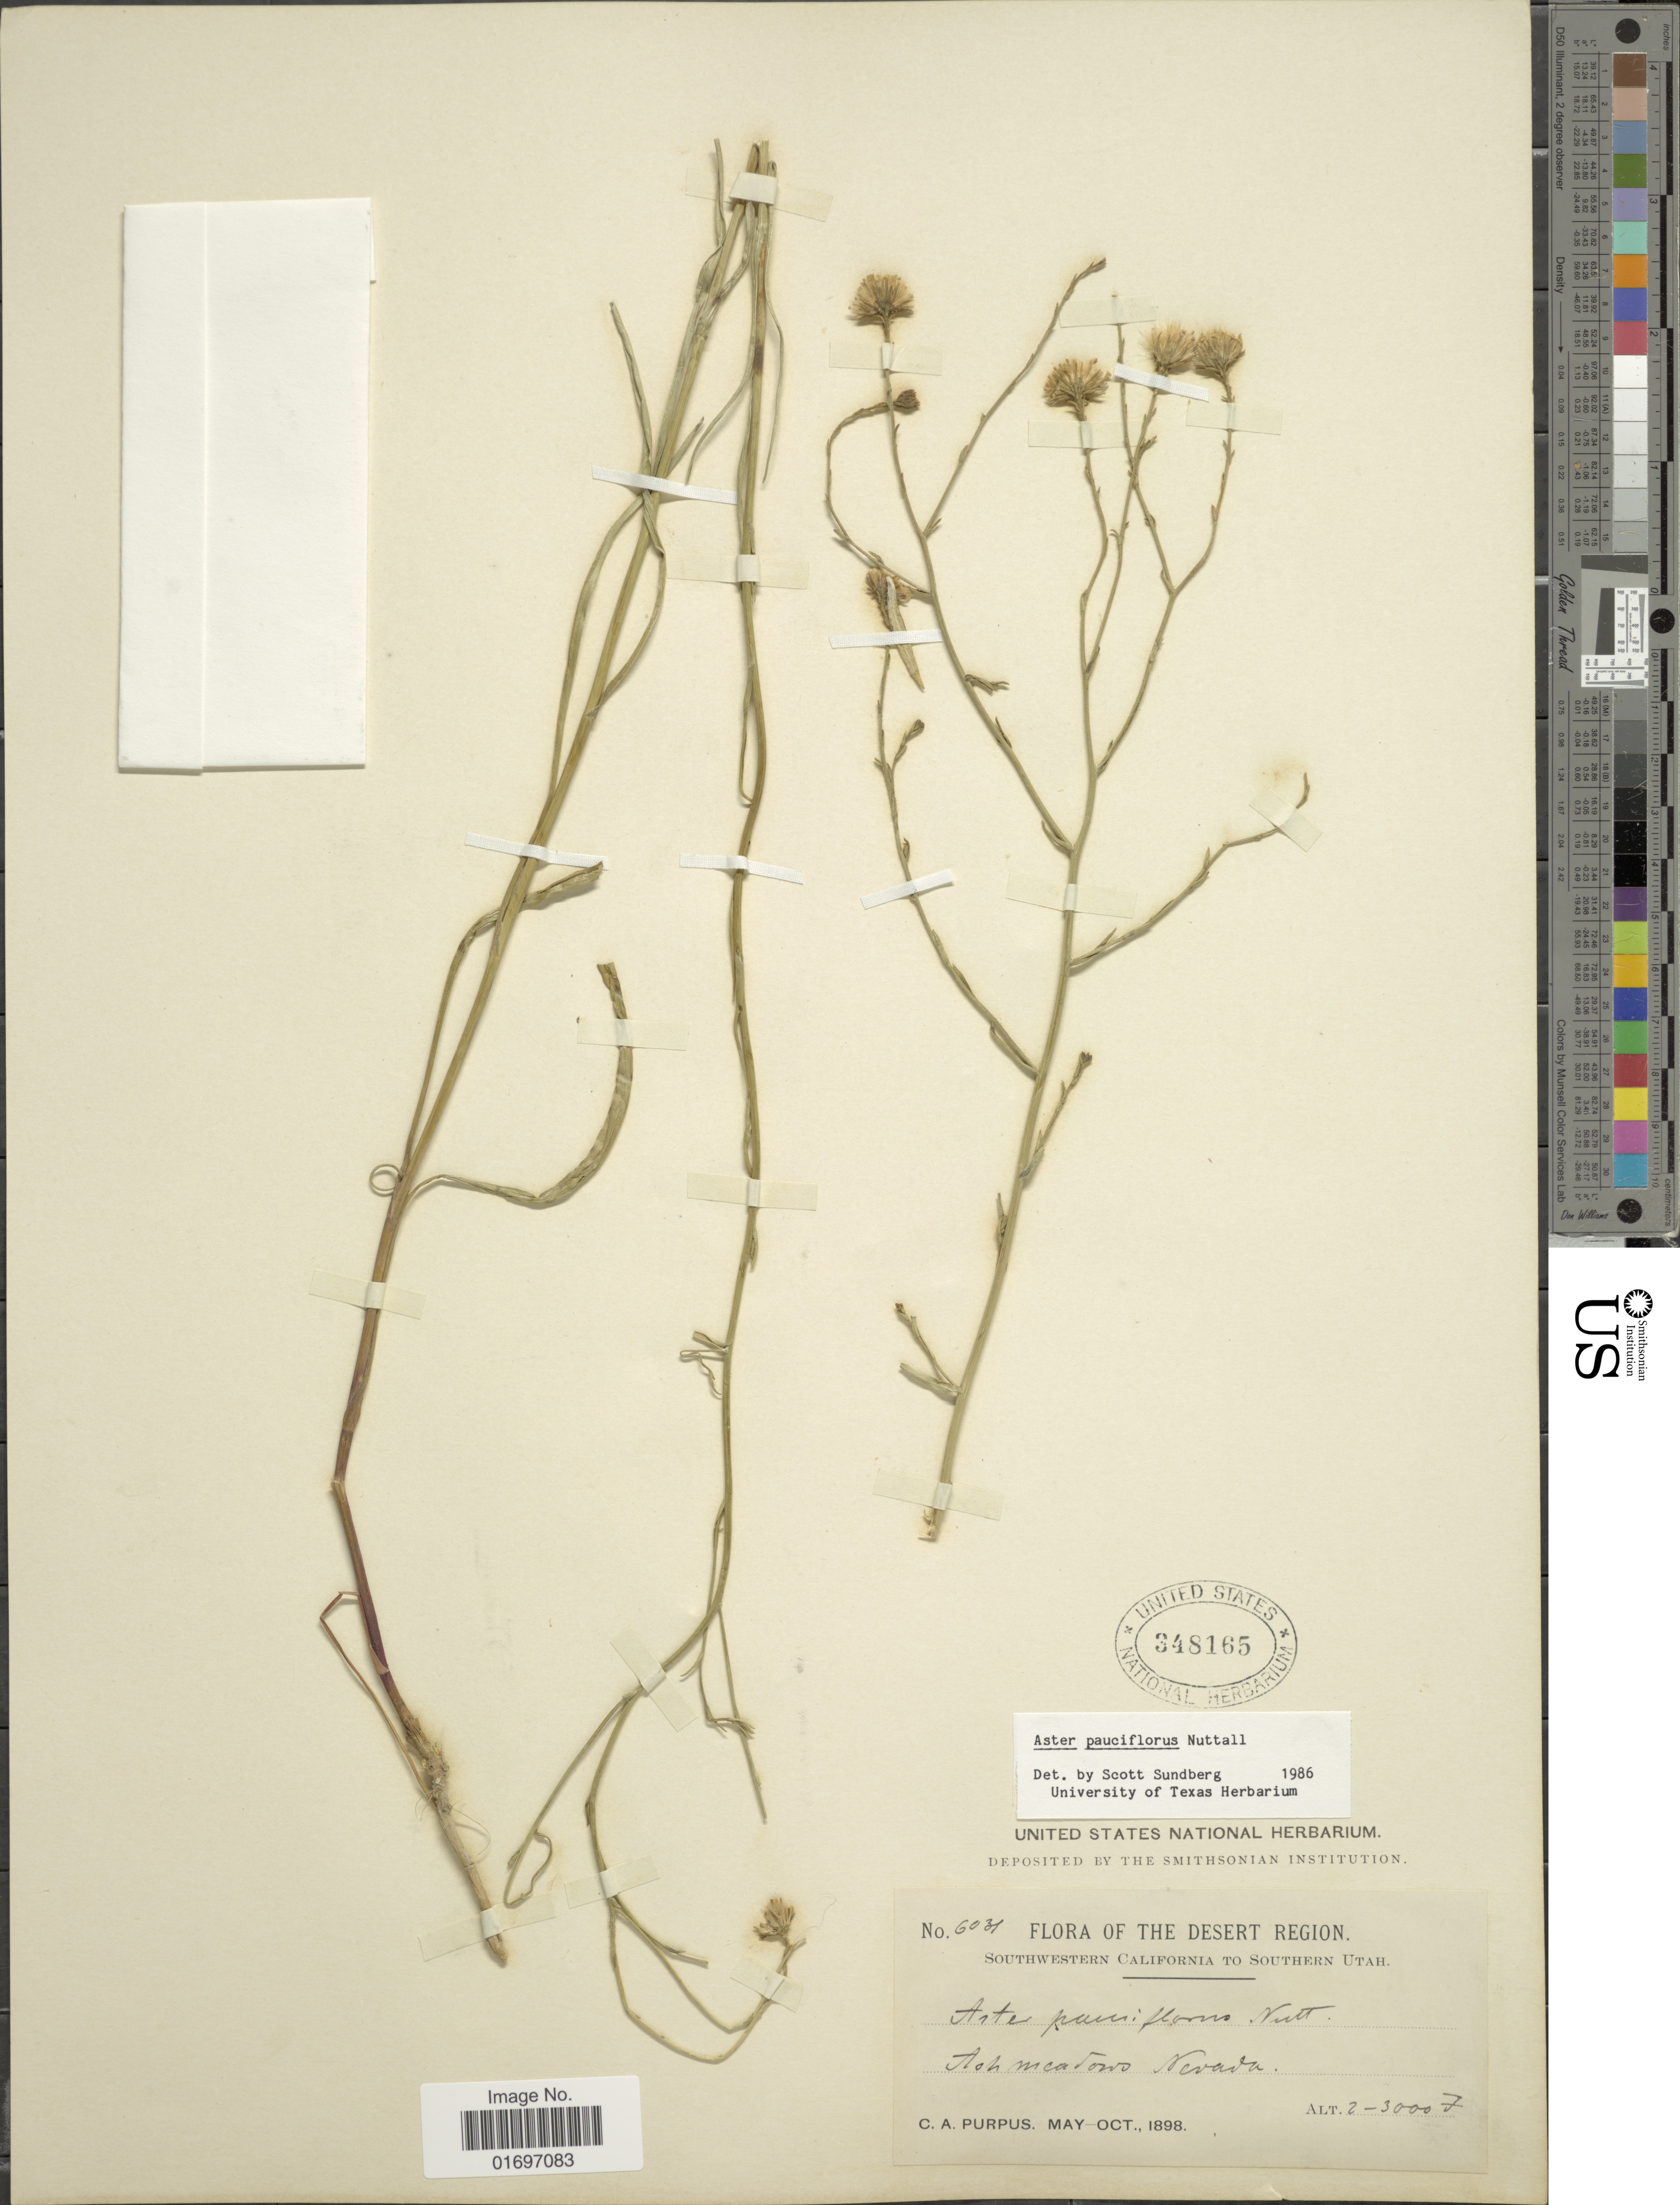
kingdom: Plantae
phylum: Tracheophyta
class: Magnoliopsida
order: Asterales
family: Asteraceae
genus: Almutaster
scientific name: Almutaster pauciflorus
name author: (Nutt.) Á. Löve & D. Löve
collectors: C. A. Purpus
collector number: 6031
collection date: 1898-05/1898-10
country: United States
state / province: Nevada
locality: Desert Region. Ash Meadows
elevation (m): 610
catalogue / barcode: US 348165